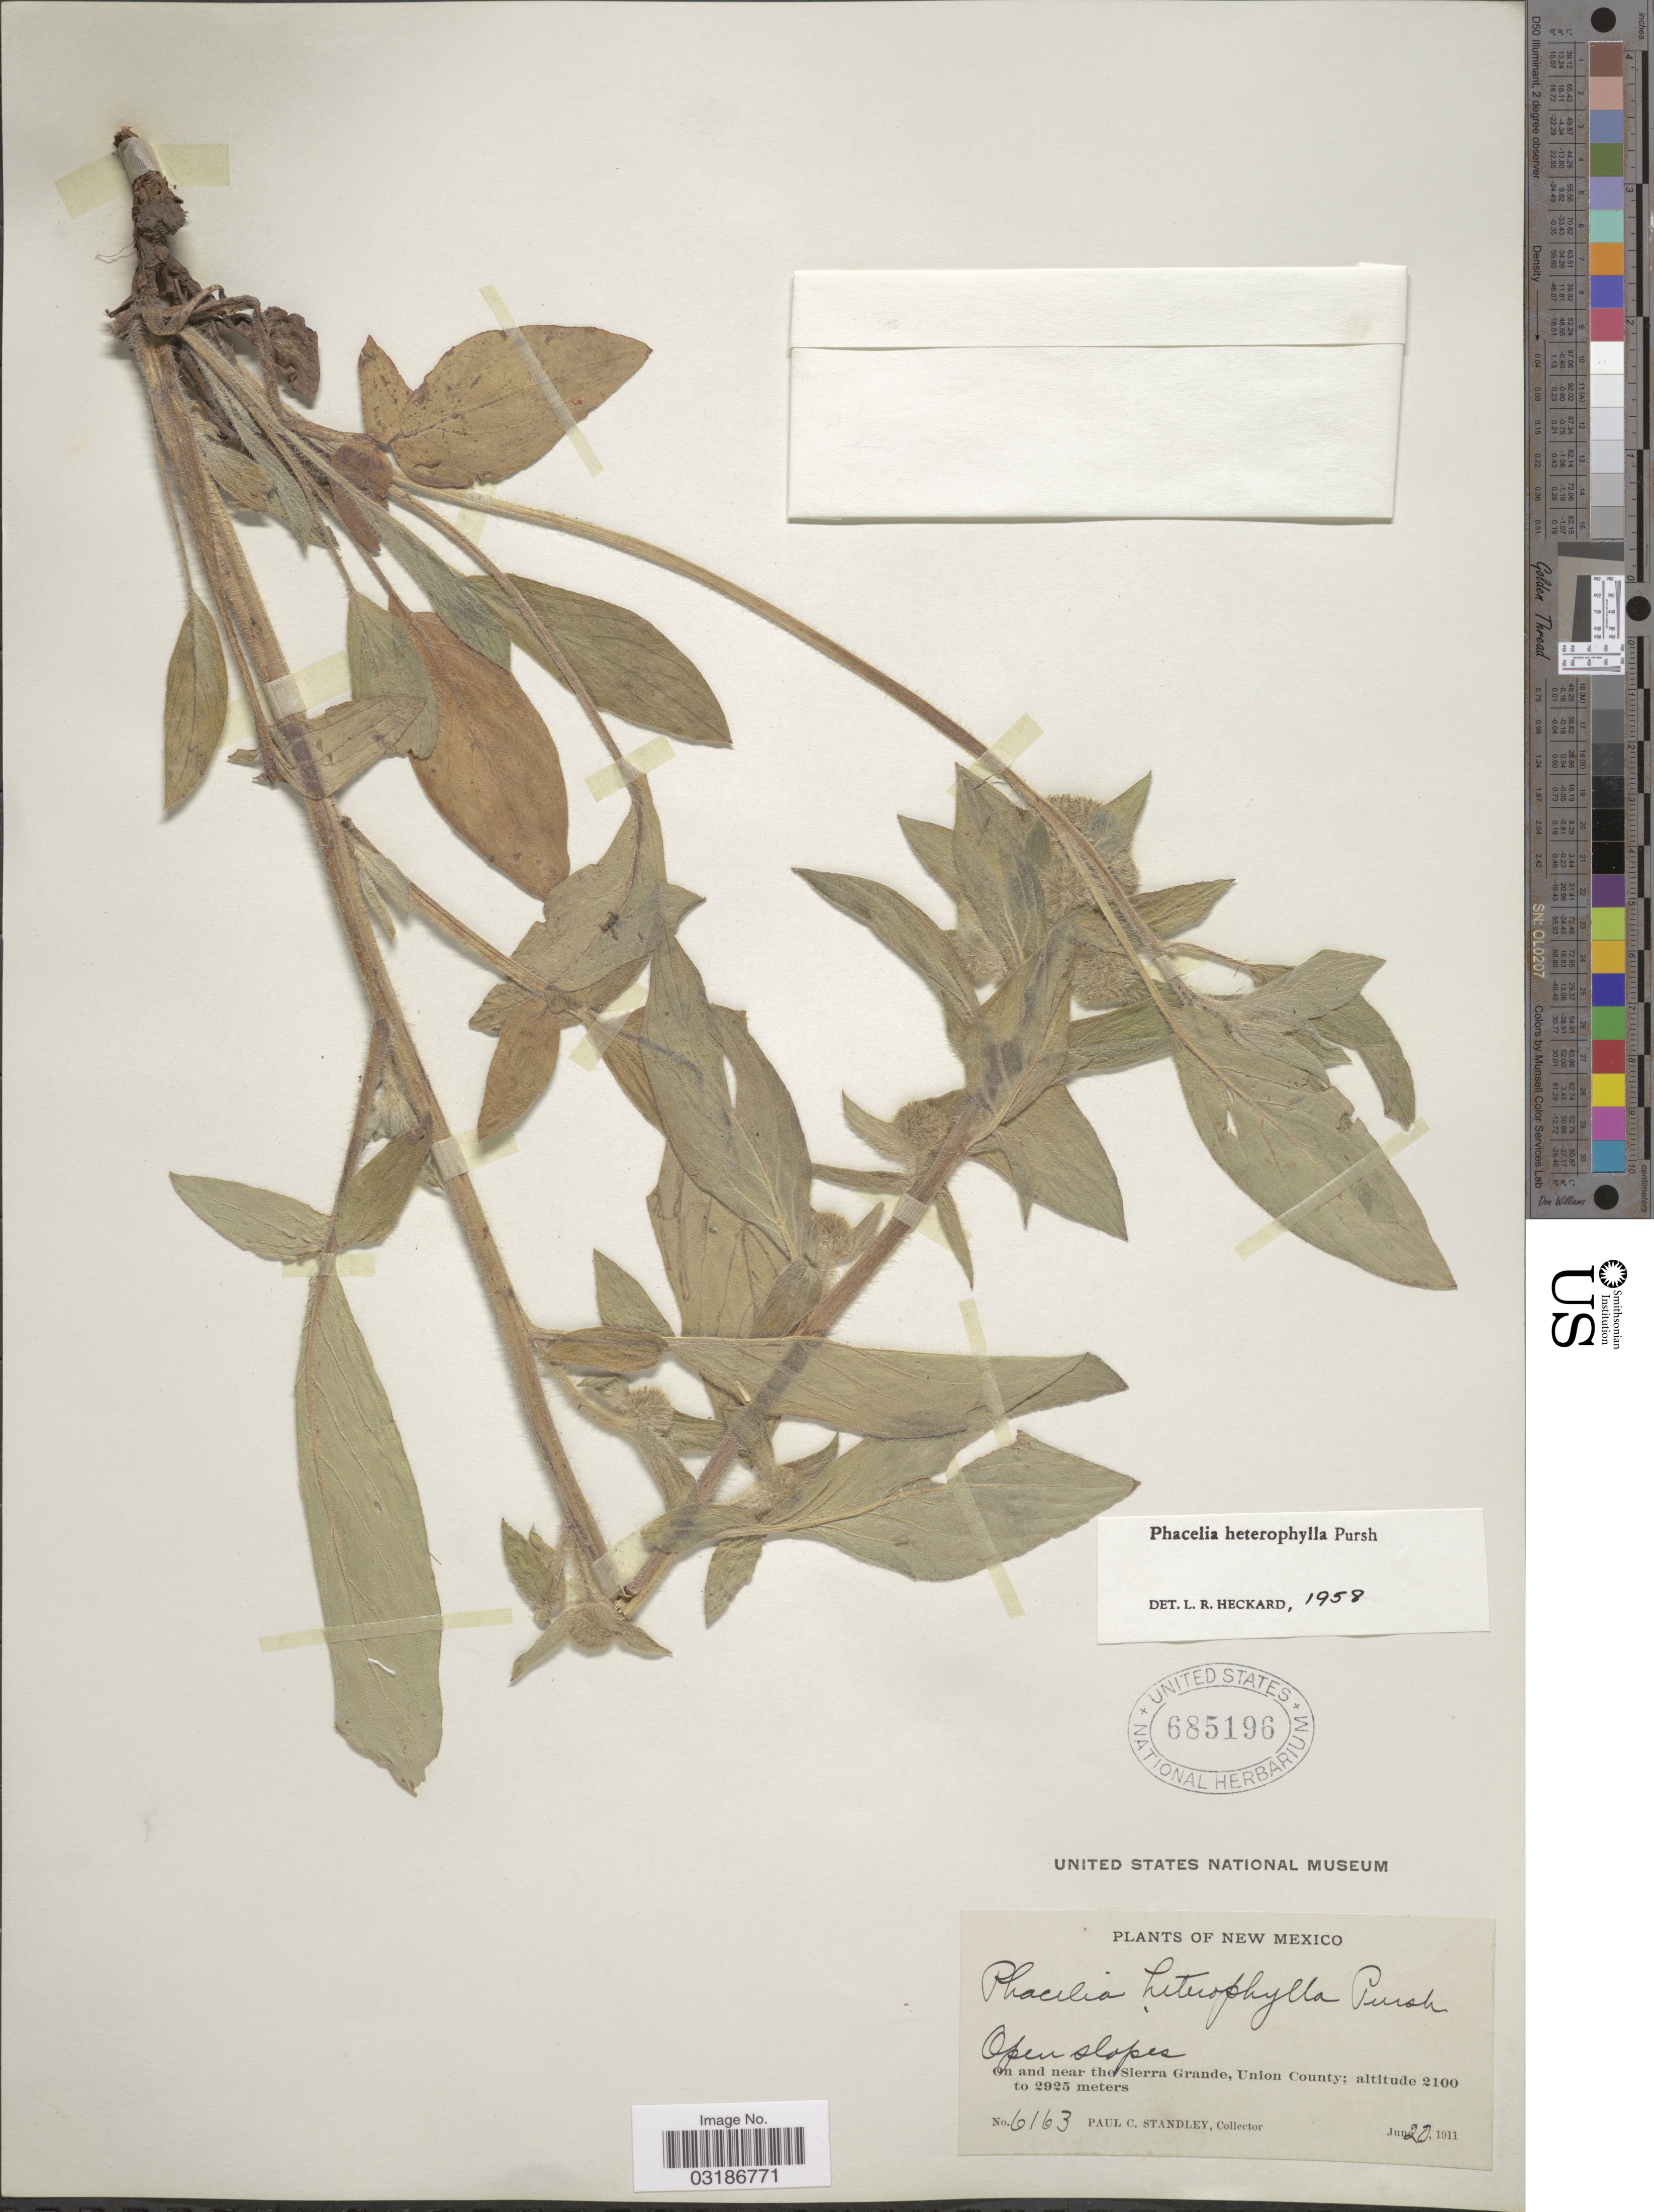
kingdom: Plantae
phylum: Tracheophyta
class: Magnoliopsida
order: Boraginales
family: Hydrophyllaceae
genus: Phacelia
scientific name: Phacelia heterophylla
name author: Pursh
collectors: P. C. Standley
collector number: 6163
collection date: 1911-06-20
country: United States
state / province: New Mexico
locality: On and near the Sierra Grande, Union County.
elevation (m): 2100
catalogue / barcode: US 685196